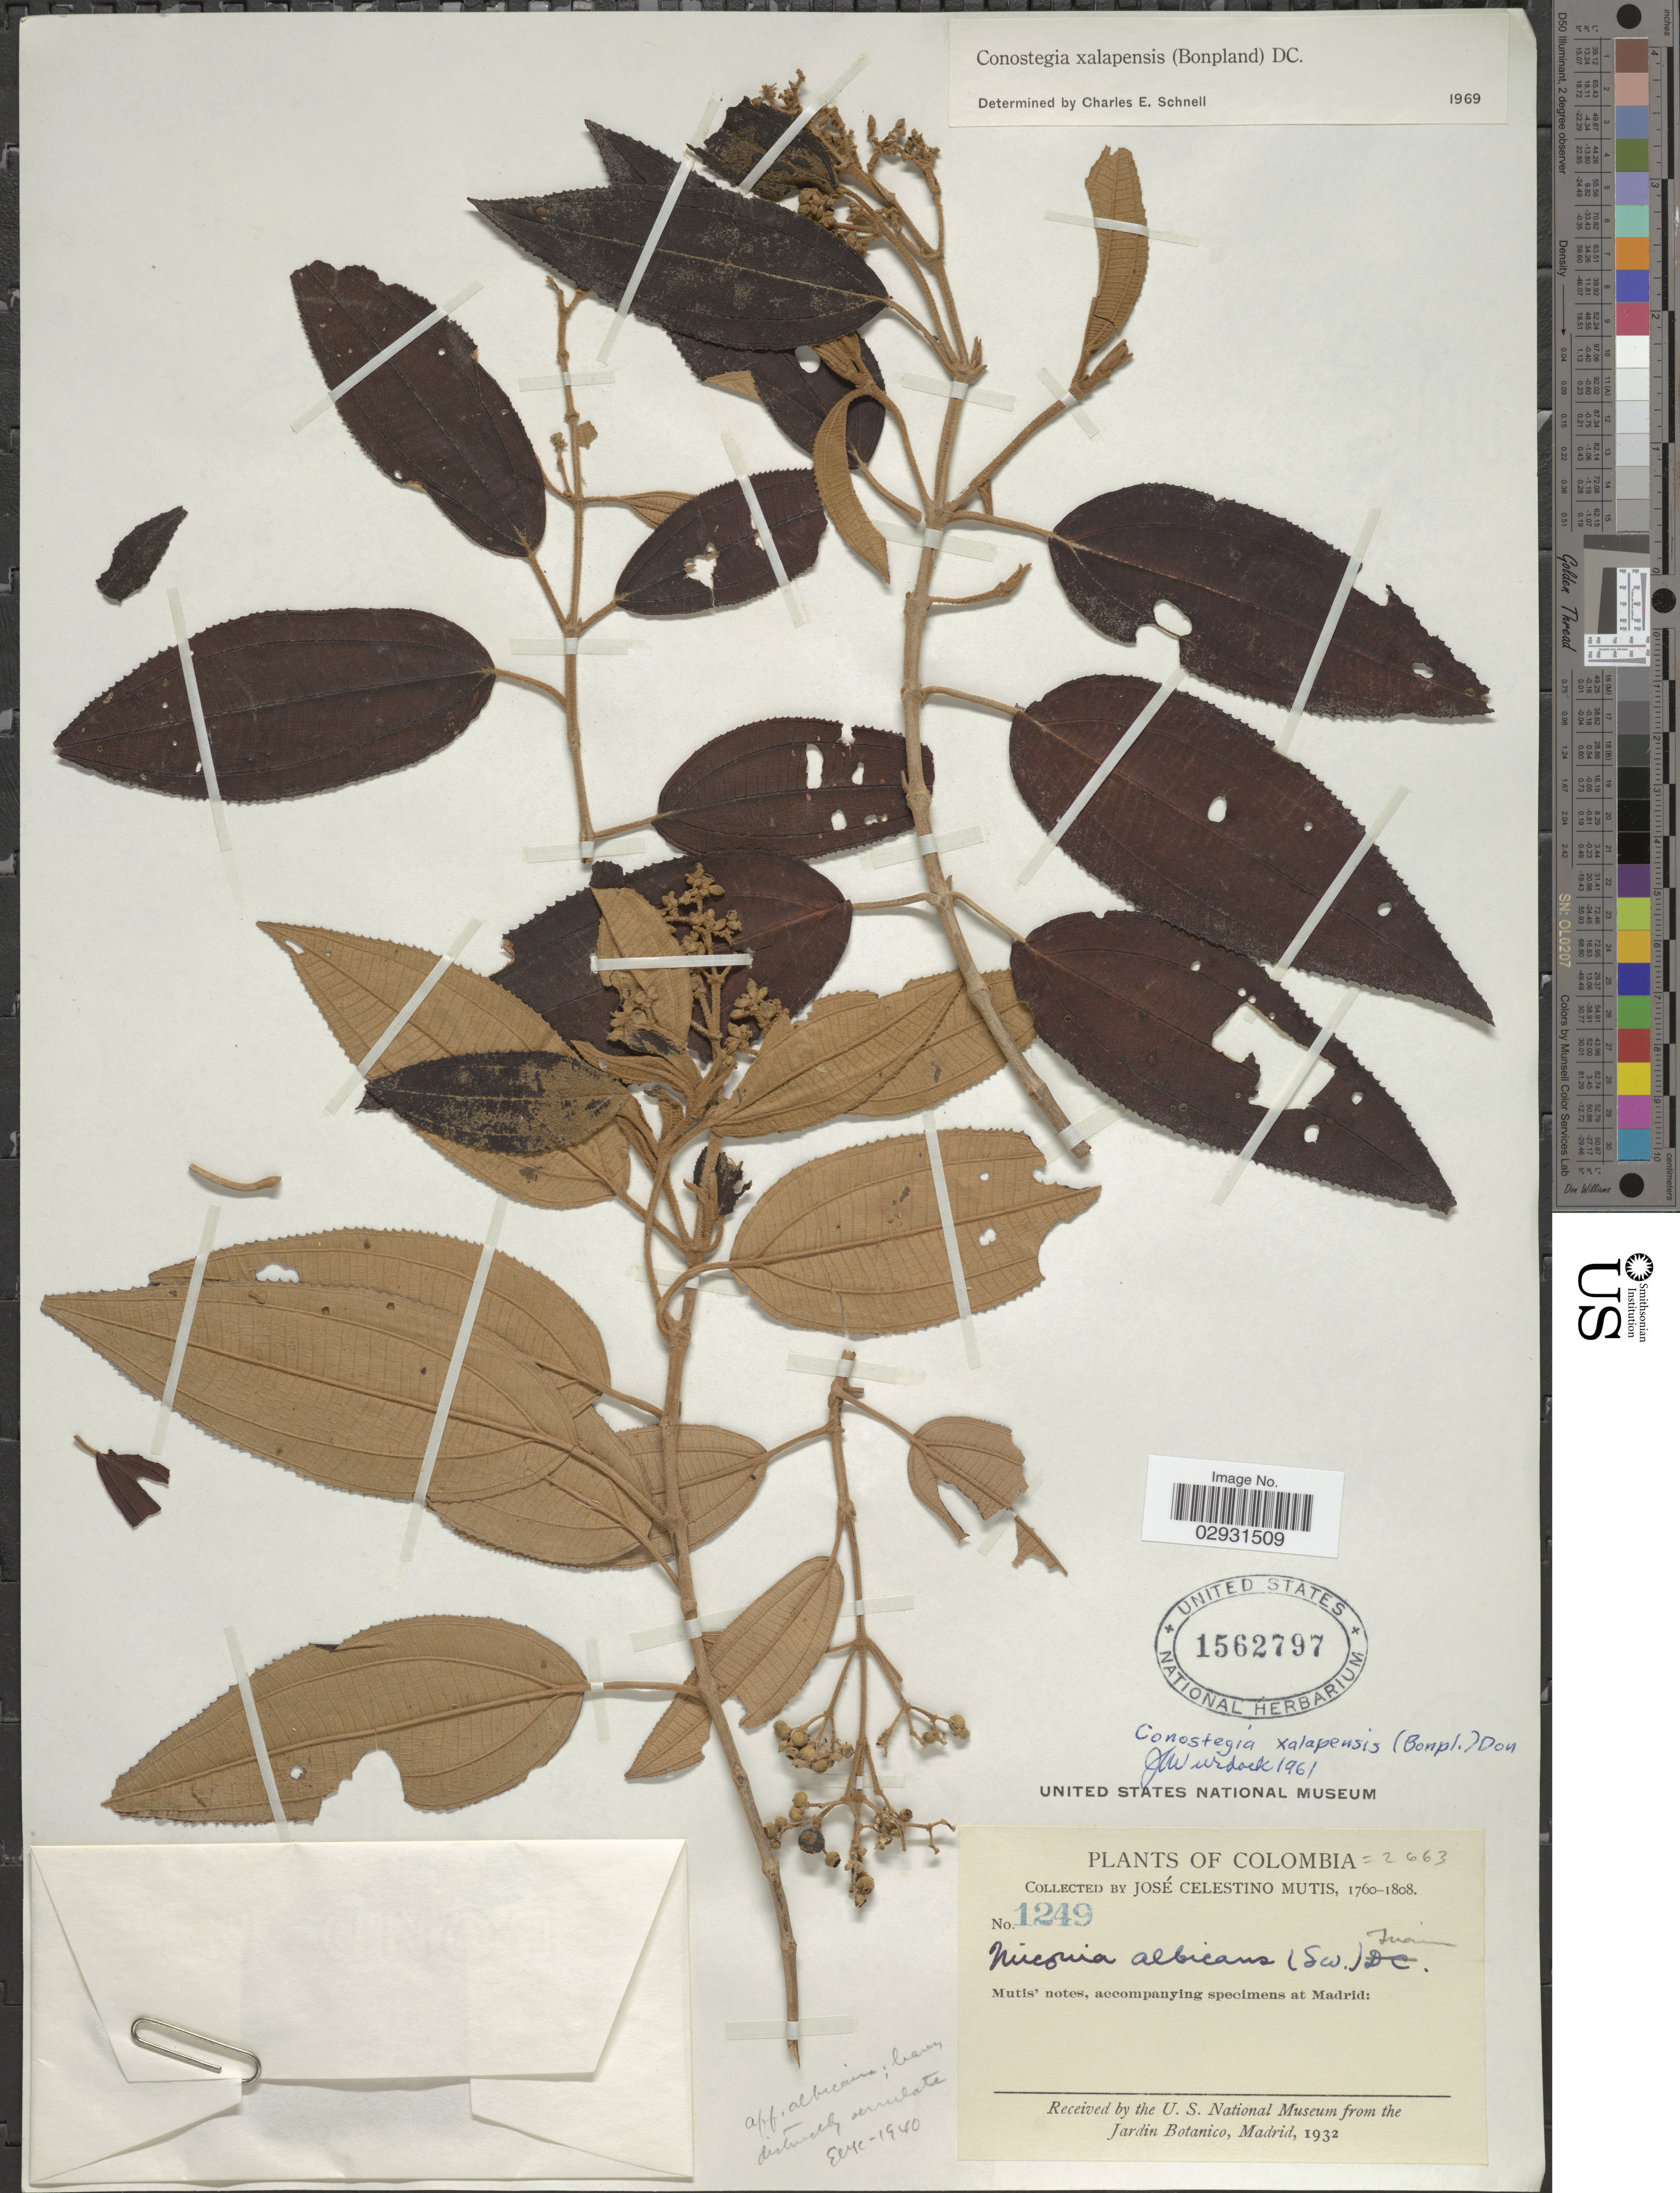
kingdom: Plantae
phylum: Tracheophyta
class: Magnoliopsida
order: Myrtales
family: Melastomataceae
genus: Conostegia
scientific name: Conostegia quadrangularis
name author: Schltdl. ex Steud.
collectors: J. C. B. Mutis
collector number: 1249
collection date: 1760/1808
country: Colombia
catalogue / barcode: US 1562797